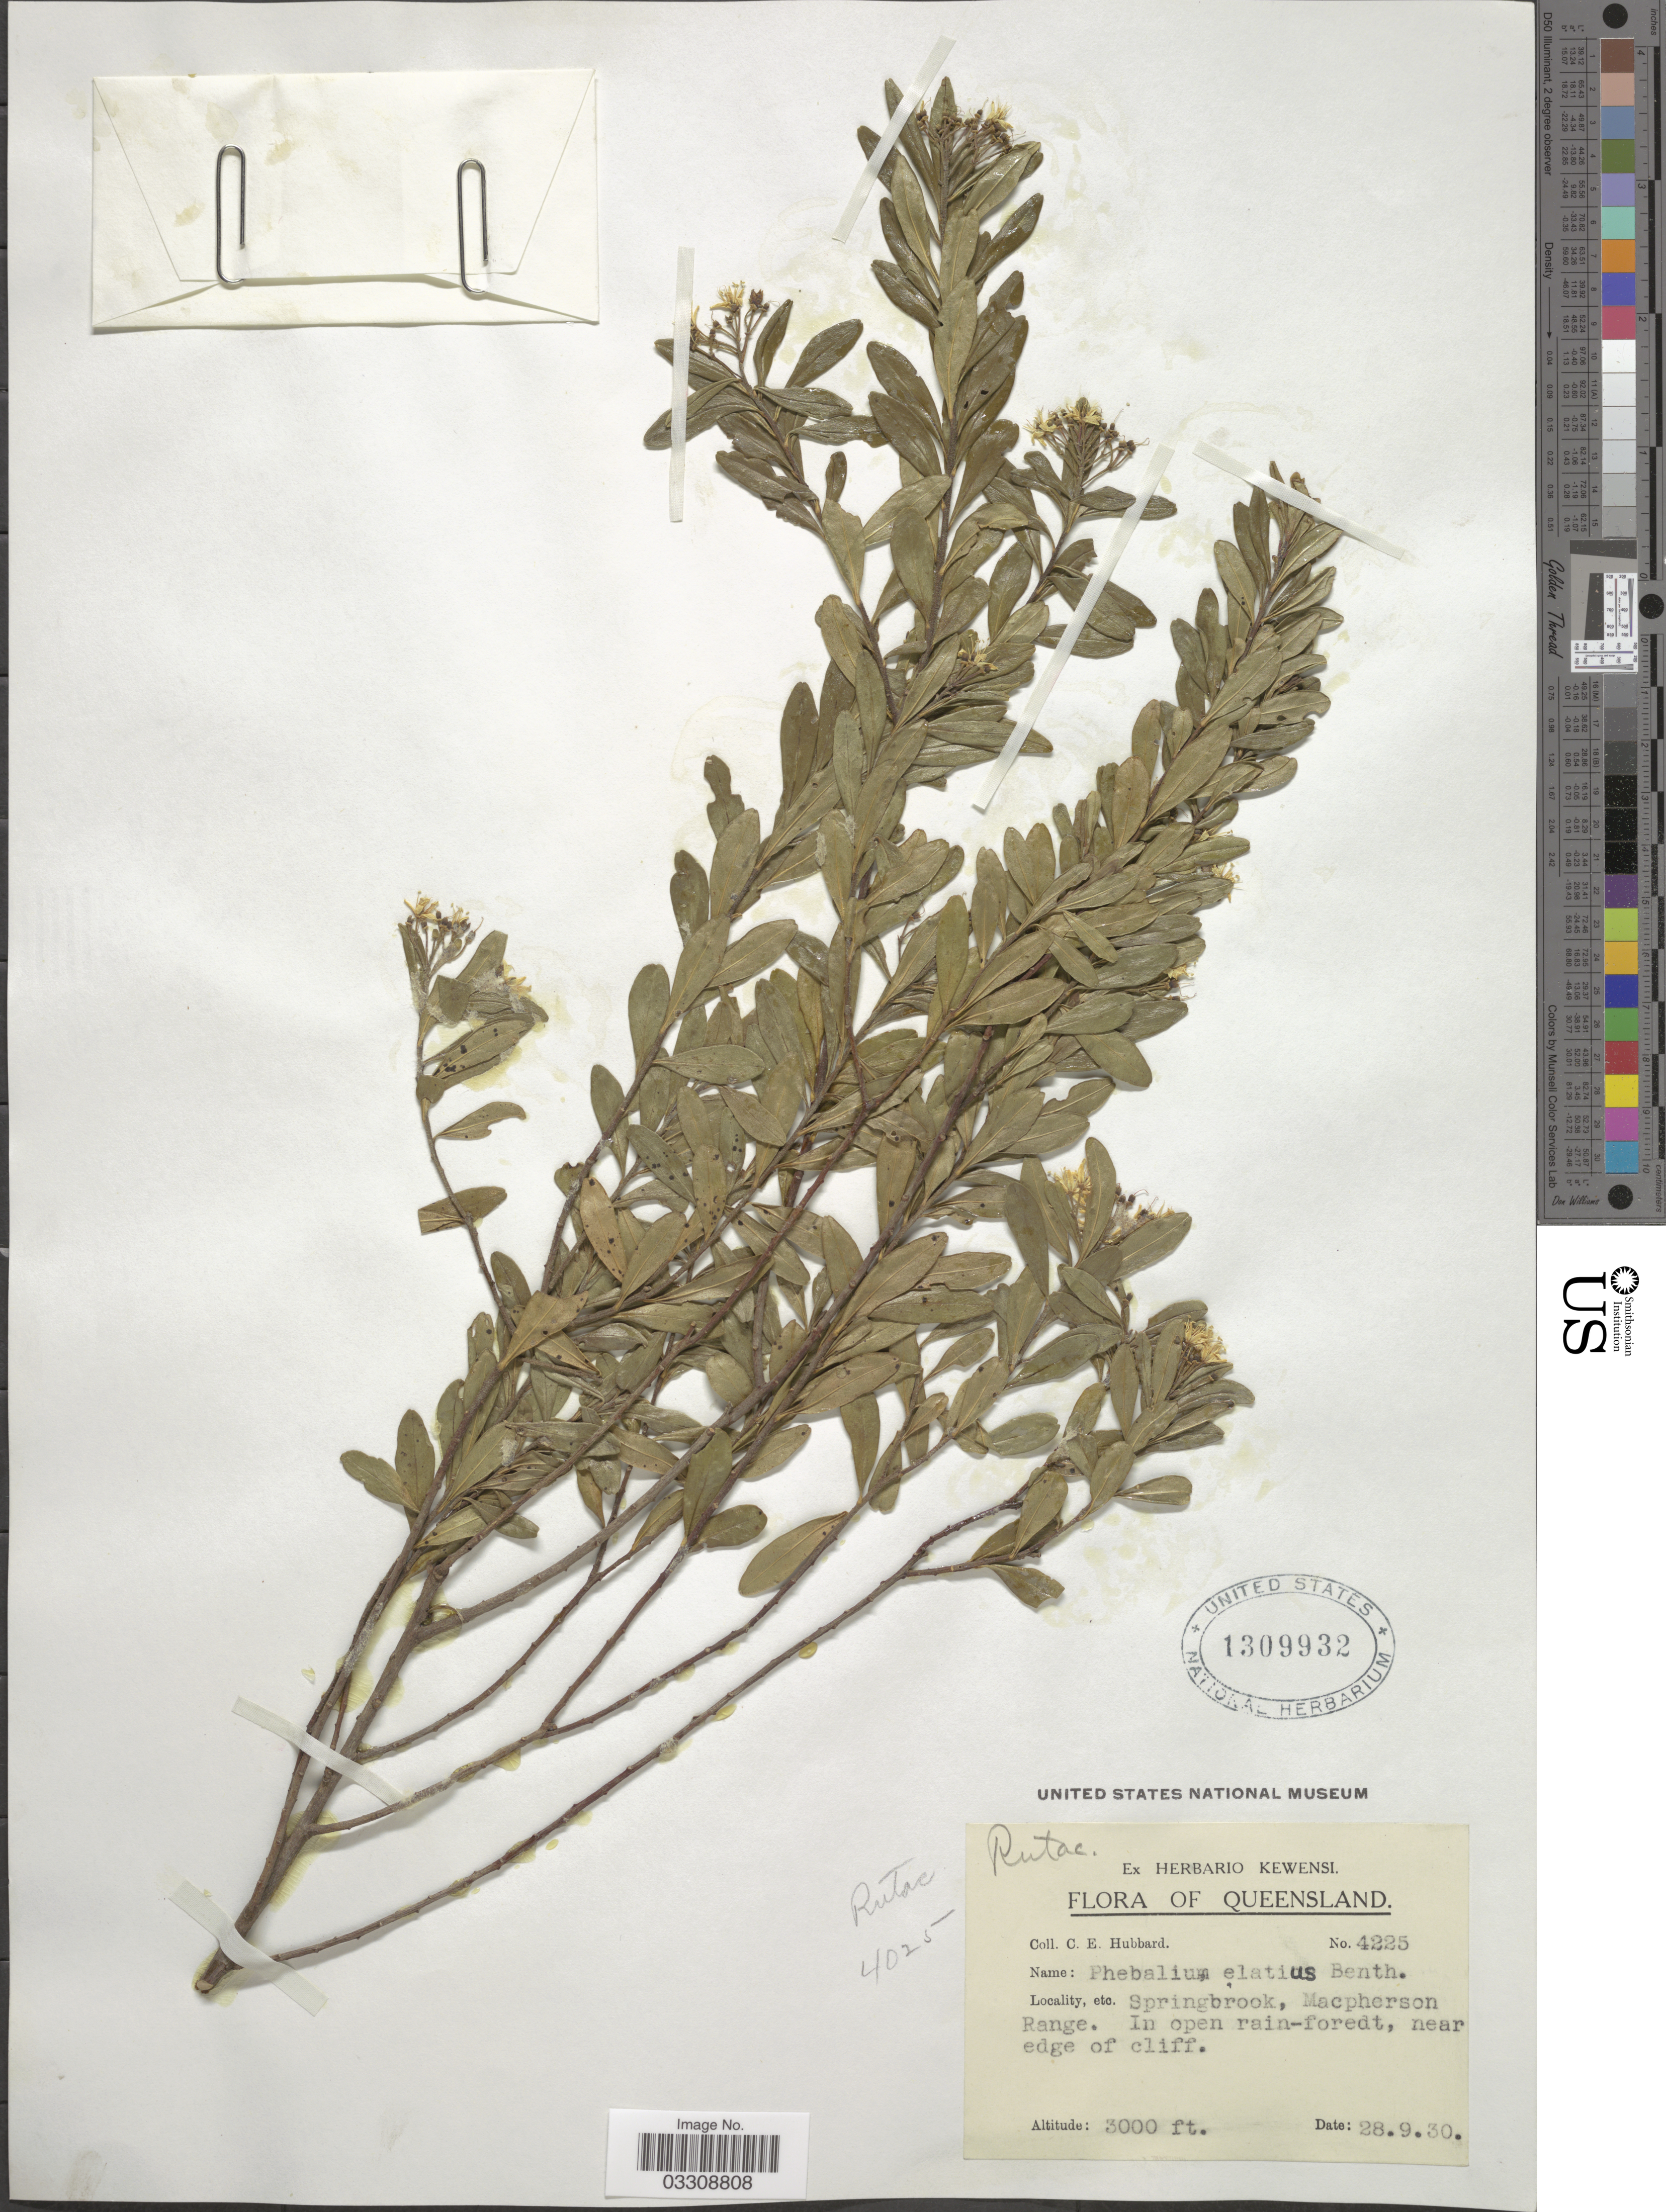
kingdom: Plantae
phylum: Tracheophyta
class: Magnoliopsida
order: Sapindales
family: Rutaceae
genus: Leionema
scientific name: Leionema elatius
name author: (F. Muell.) Paul G. Wilson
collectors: C. E. Hubbard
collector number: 4225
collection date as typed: Transcribed d/m/y: 28/9/30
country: Australia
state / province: Queensland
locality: Springbrook, Macpherson Range.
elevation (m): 914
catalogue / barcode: US 1309932